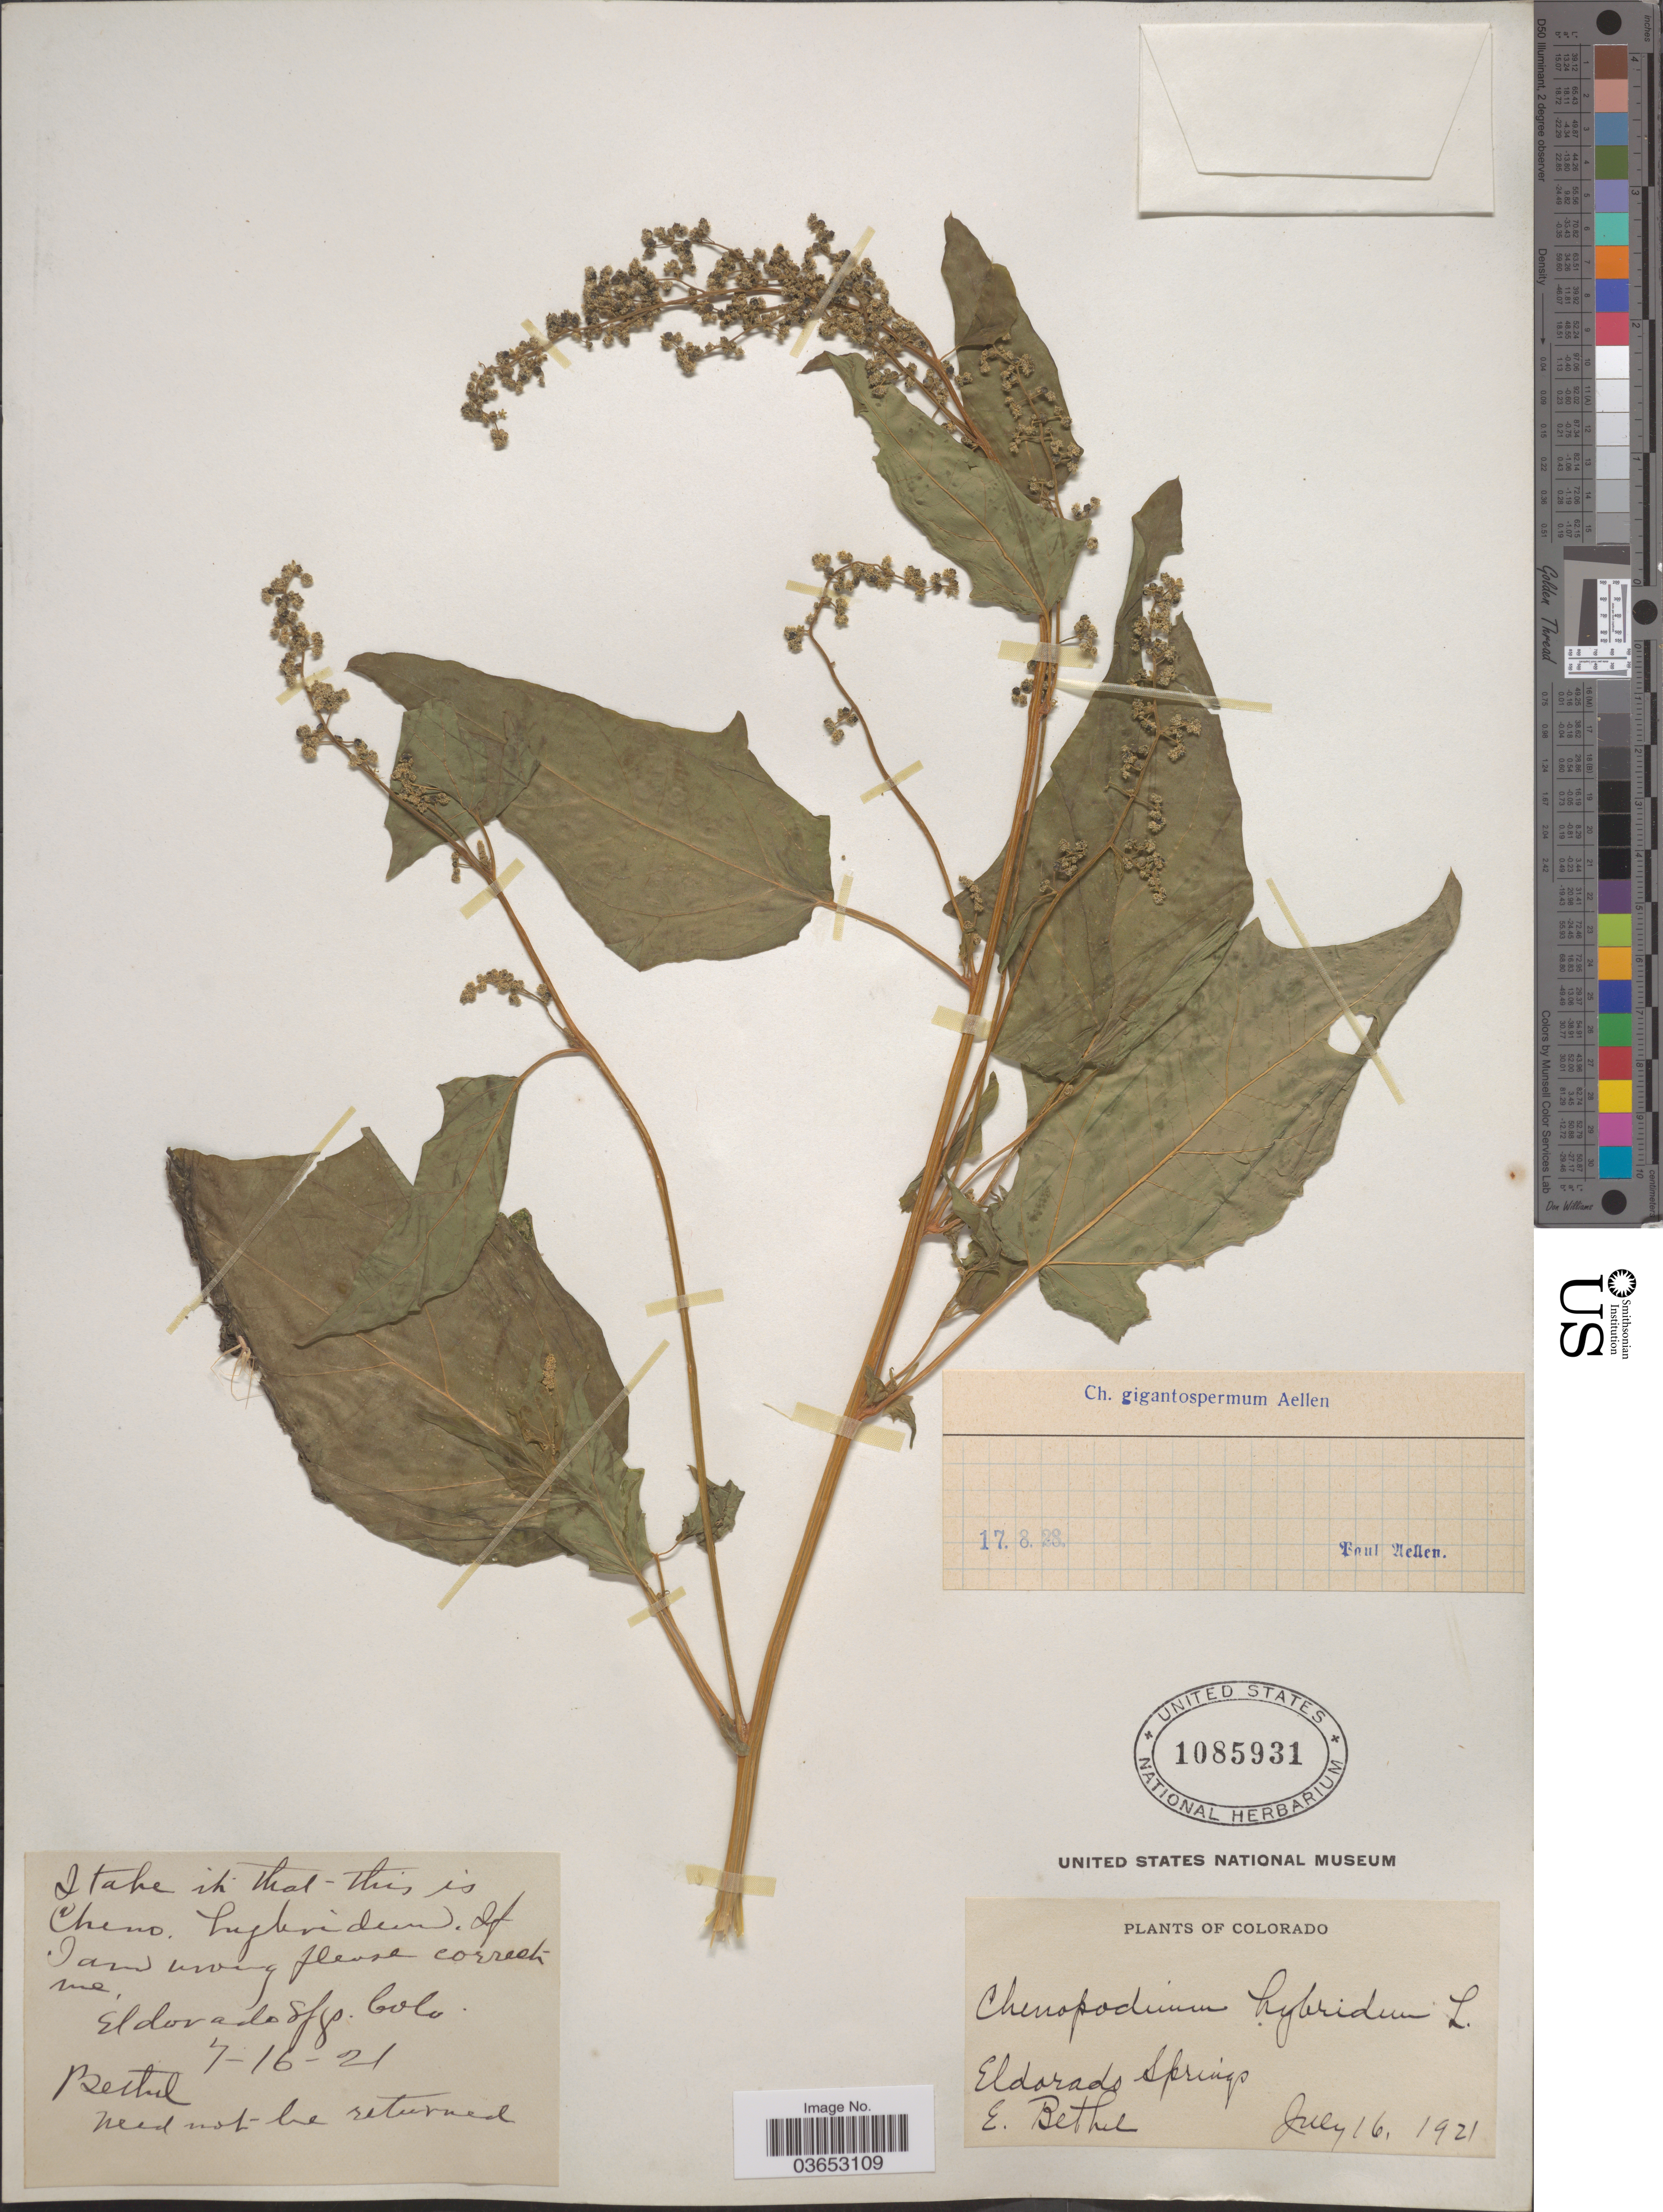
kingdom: Plantae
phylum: Tracheophyta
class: Magnoliopsida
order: Caryophyllales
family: Amaranthaceae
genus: Chenopodium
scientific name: Chenopodium gigantospermum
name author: Aellen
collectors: E. Bethel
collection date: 1921-07-16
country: United States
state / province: Colorado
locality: Eldorado Springs.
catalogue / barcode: US 1085931